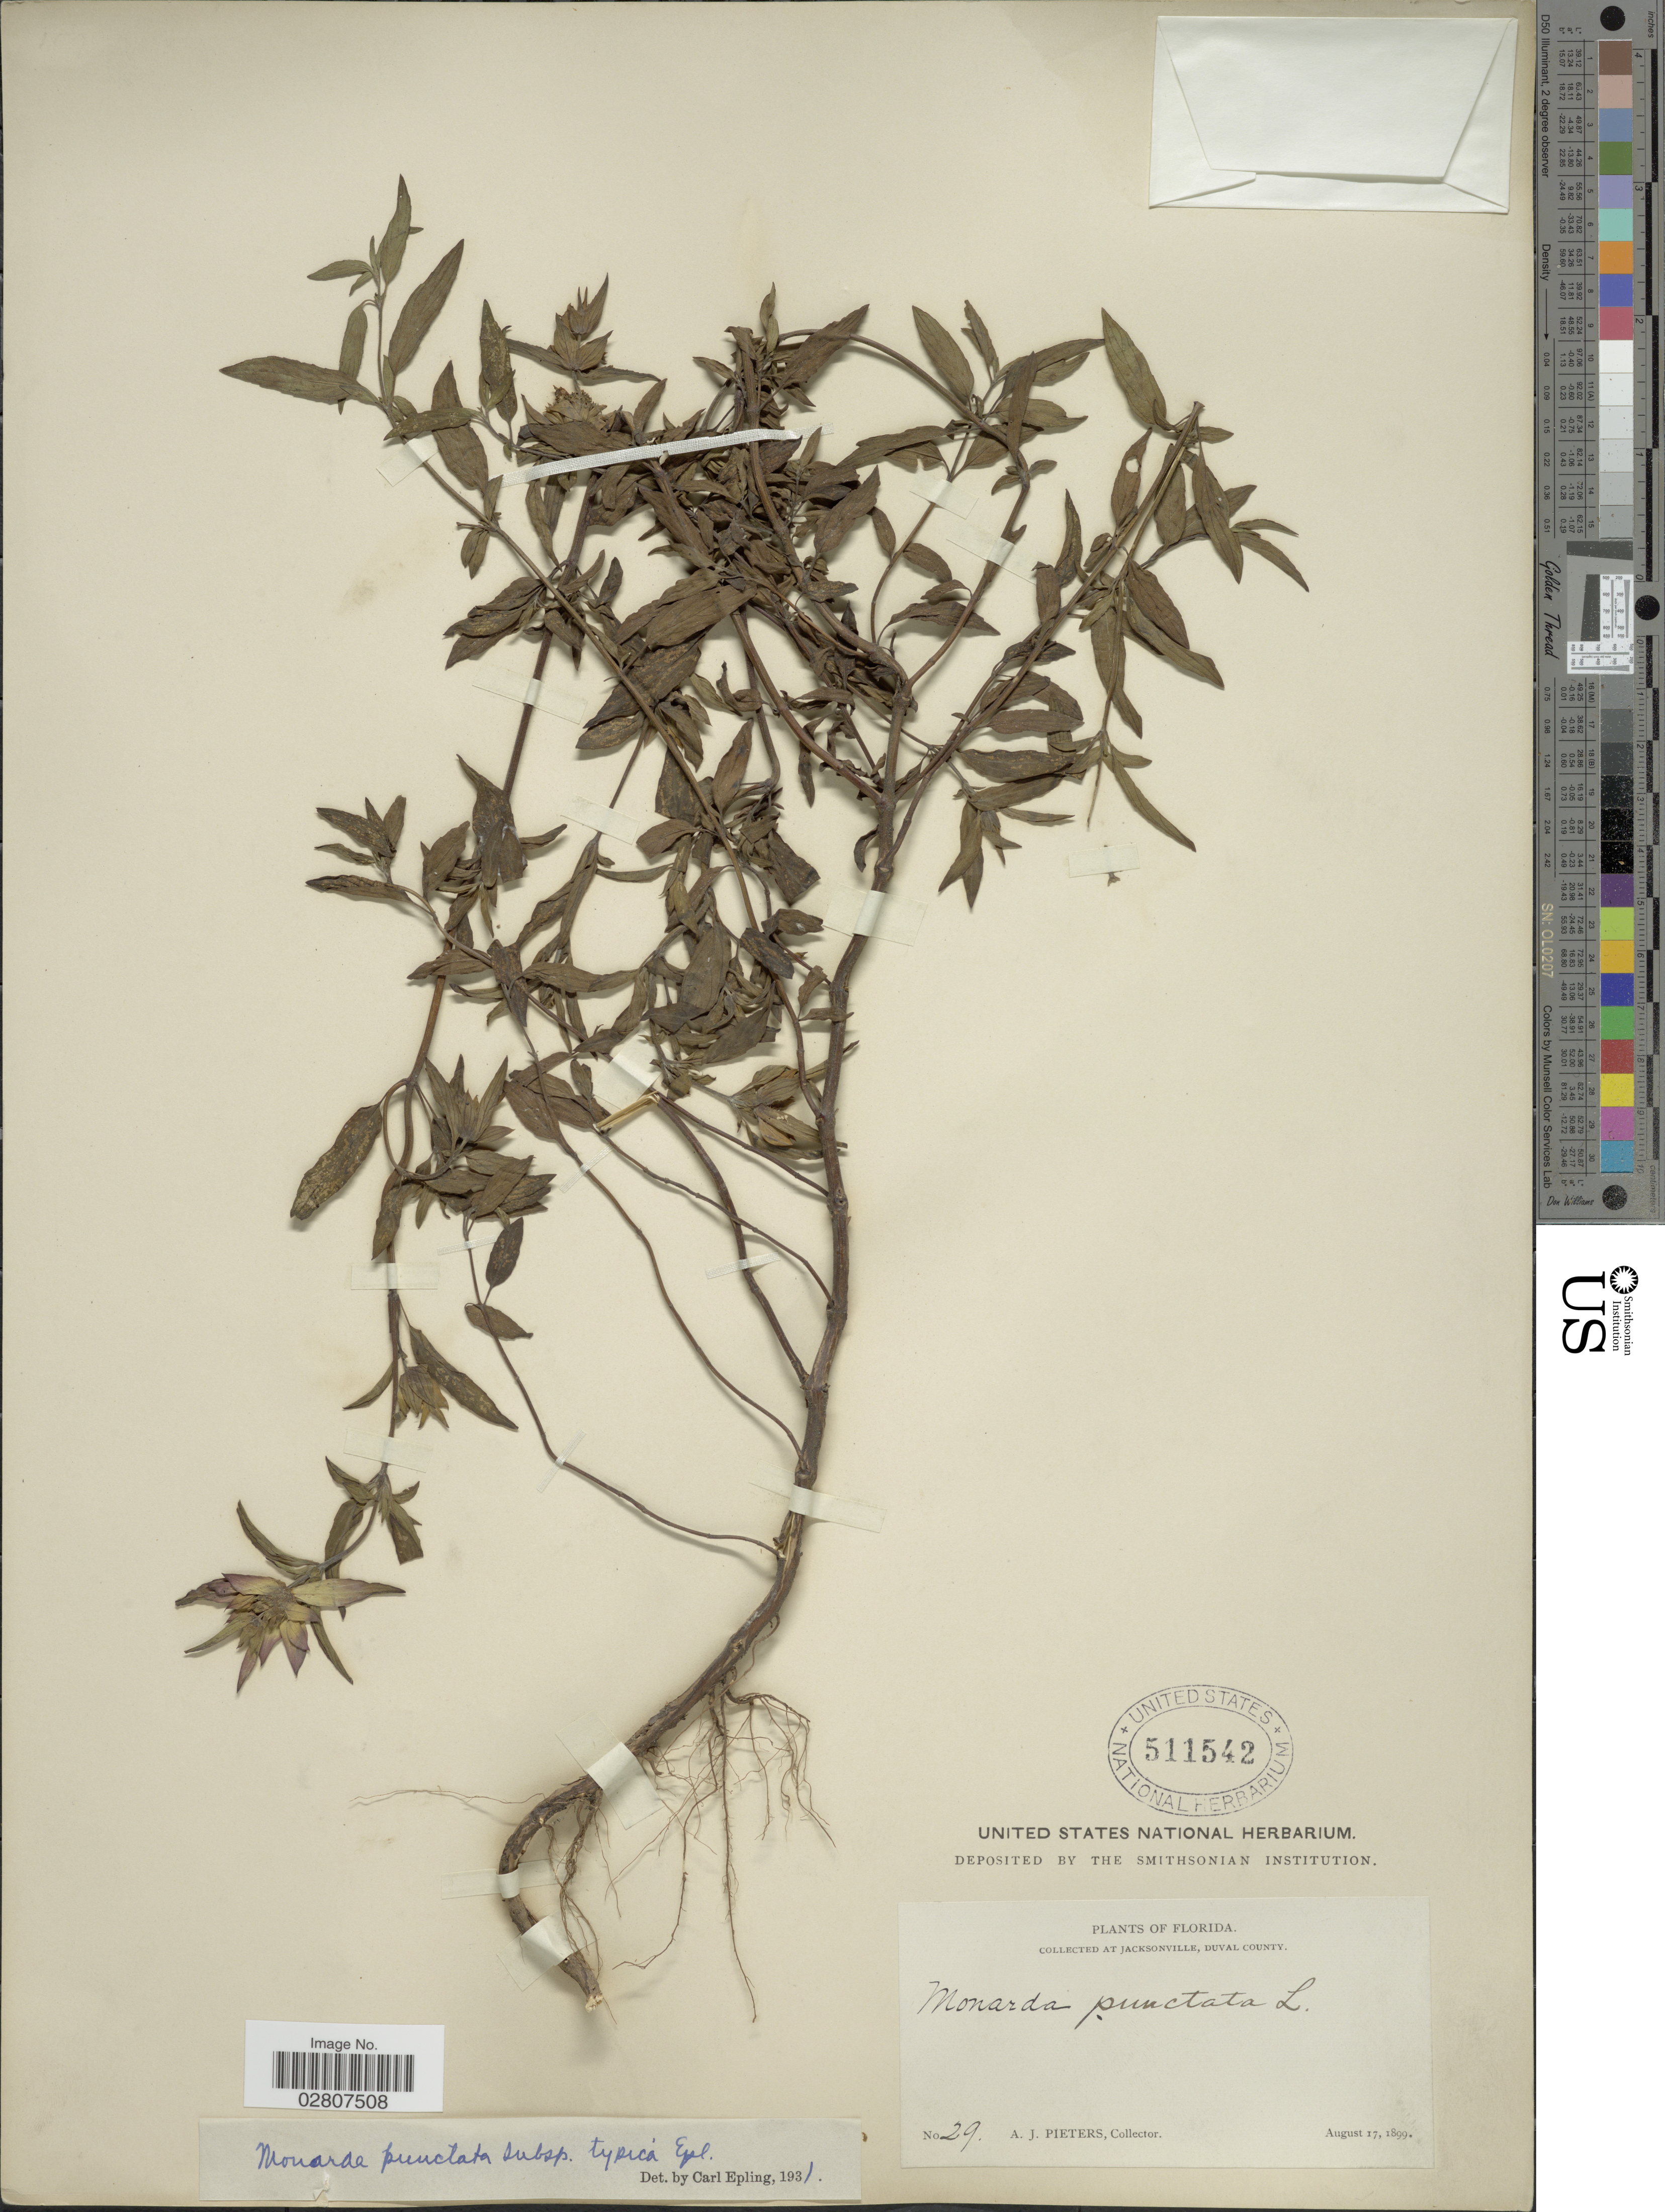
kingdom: Plantae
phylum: Tracheophyta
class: Magnoliopsida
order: Lamiales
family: Lamiaceae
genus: Monarda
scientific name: Monarda punctata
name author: L.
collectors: A. Pieters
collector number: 29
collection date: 1899-08-17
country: United States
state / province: Florida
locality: Jacksonville, Duval County.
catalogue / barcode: US 511542